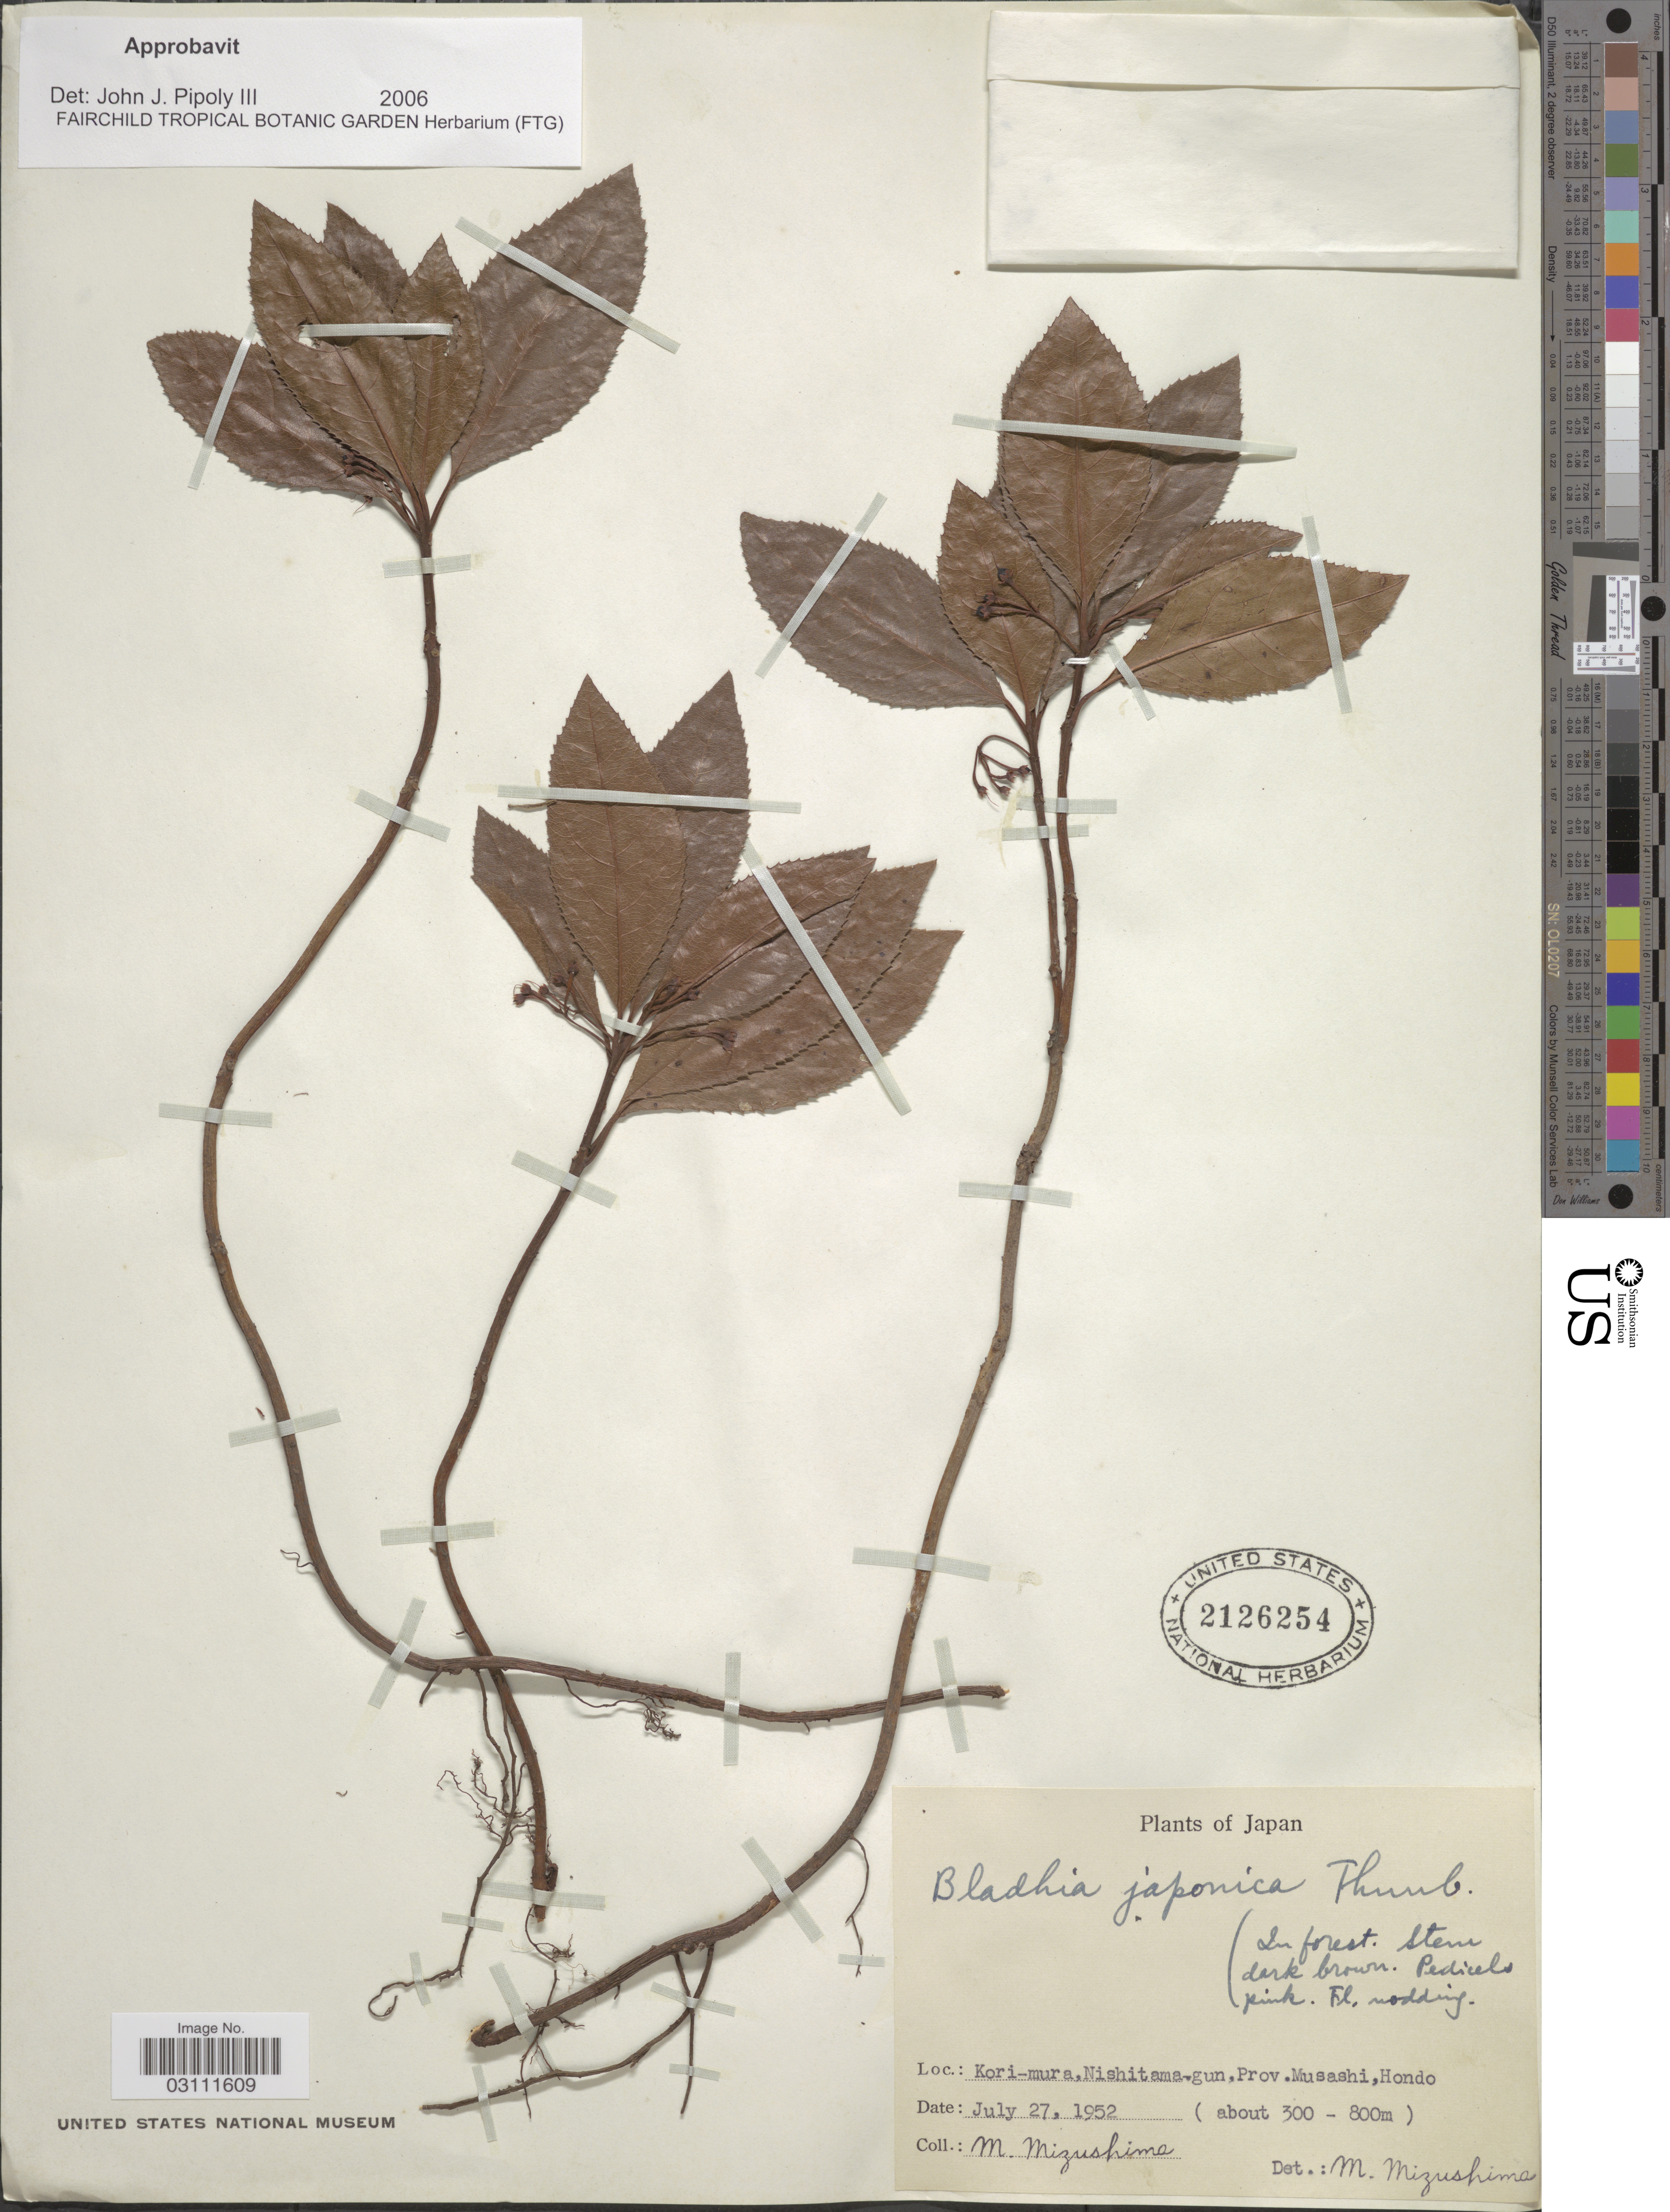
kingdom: Plantae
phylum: Tracheophyta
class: Magnoliopsida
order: Ericales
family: Primulaceae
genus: Ardisia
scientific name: Ardisia japonica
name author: (Thunb.) Blume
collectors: M. Mizushima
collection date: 1952-07-27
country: Japan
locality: Kori-mura, Nishitama-gun, Prov. Musashi, Hondo.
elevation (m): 300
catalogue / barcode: US 2126254